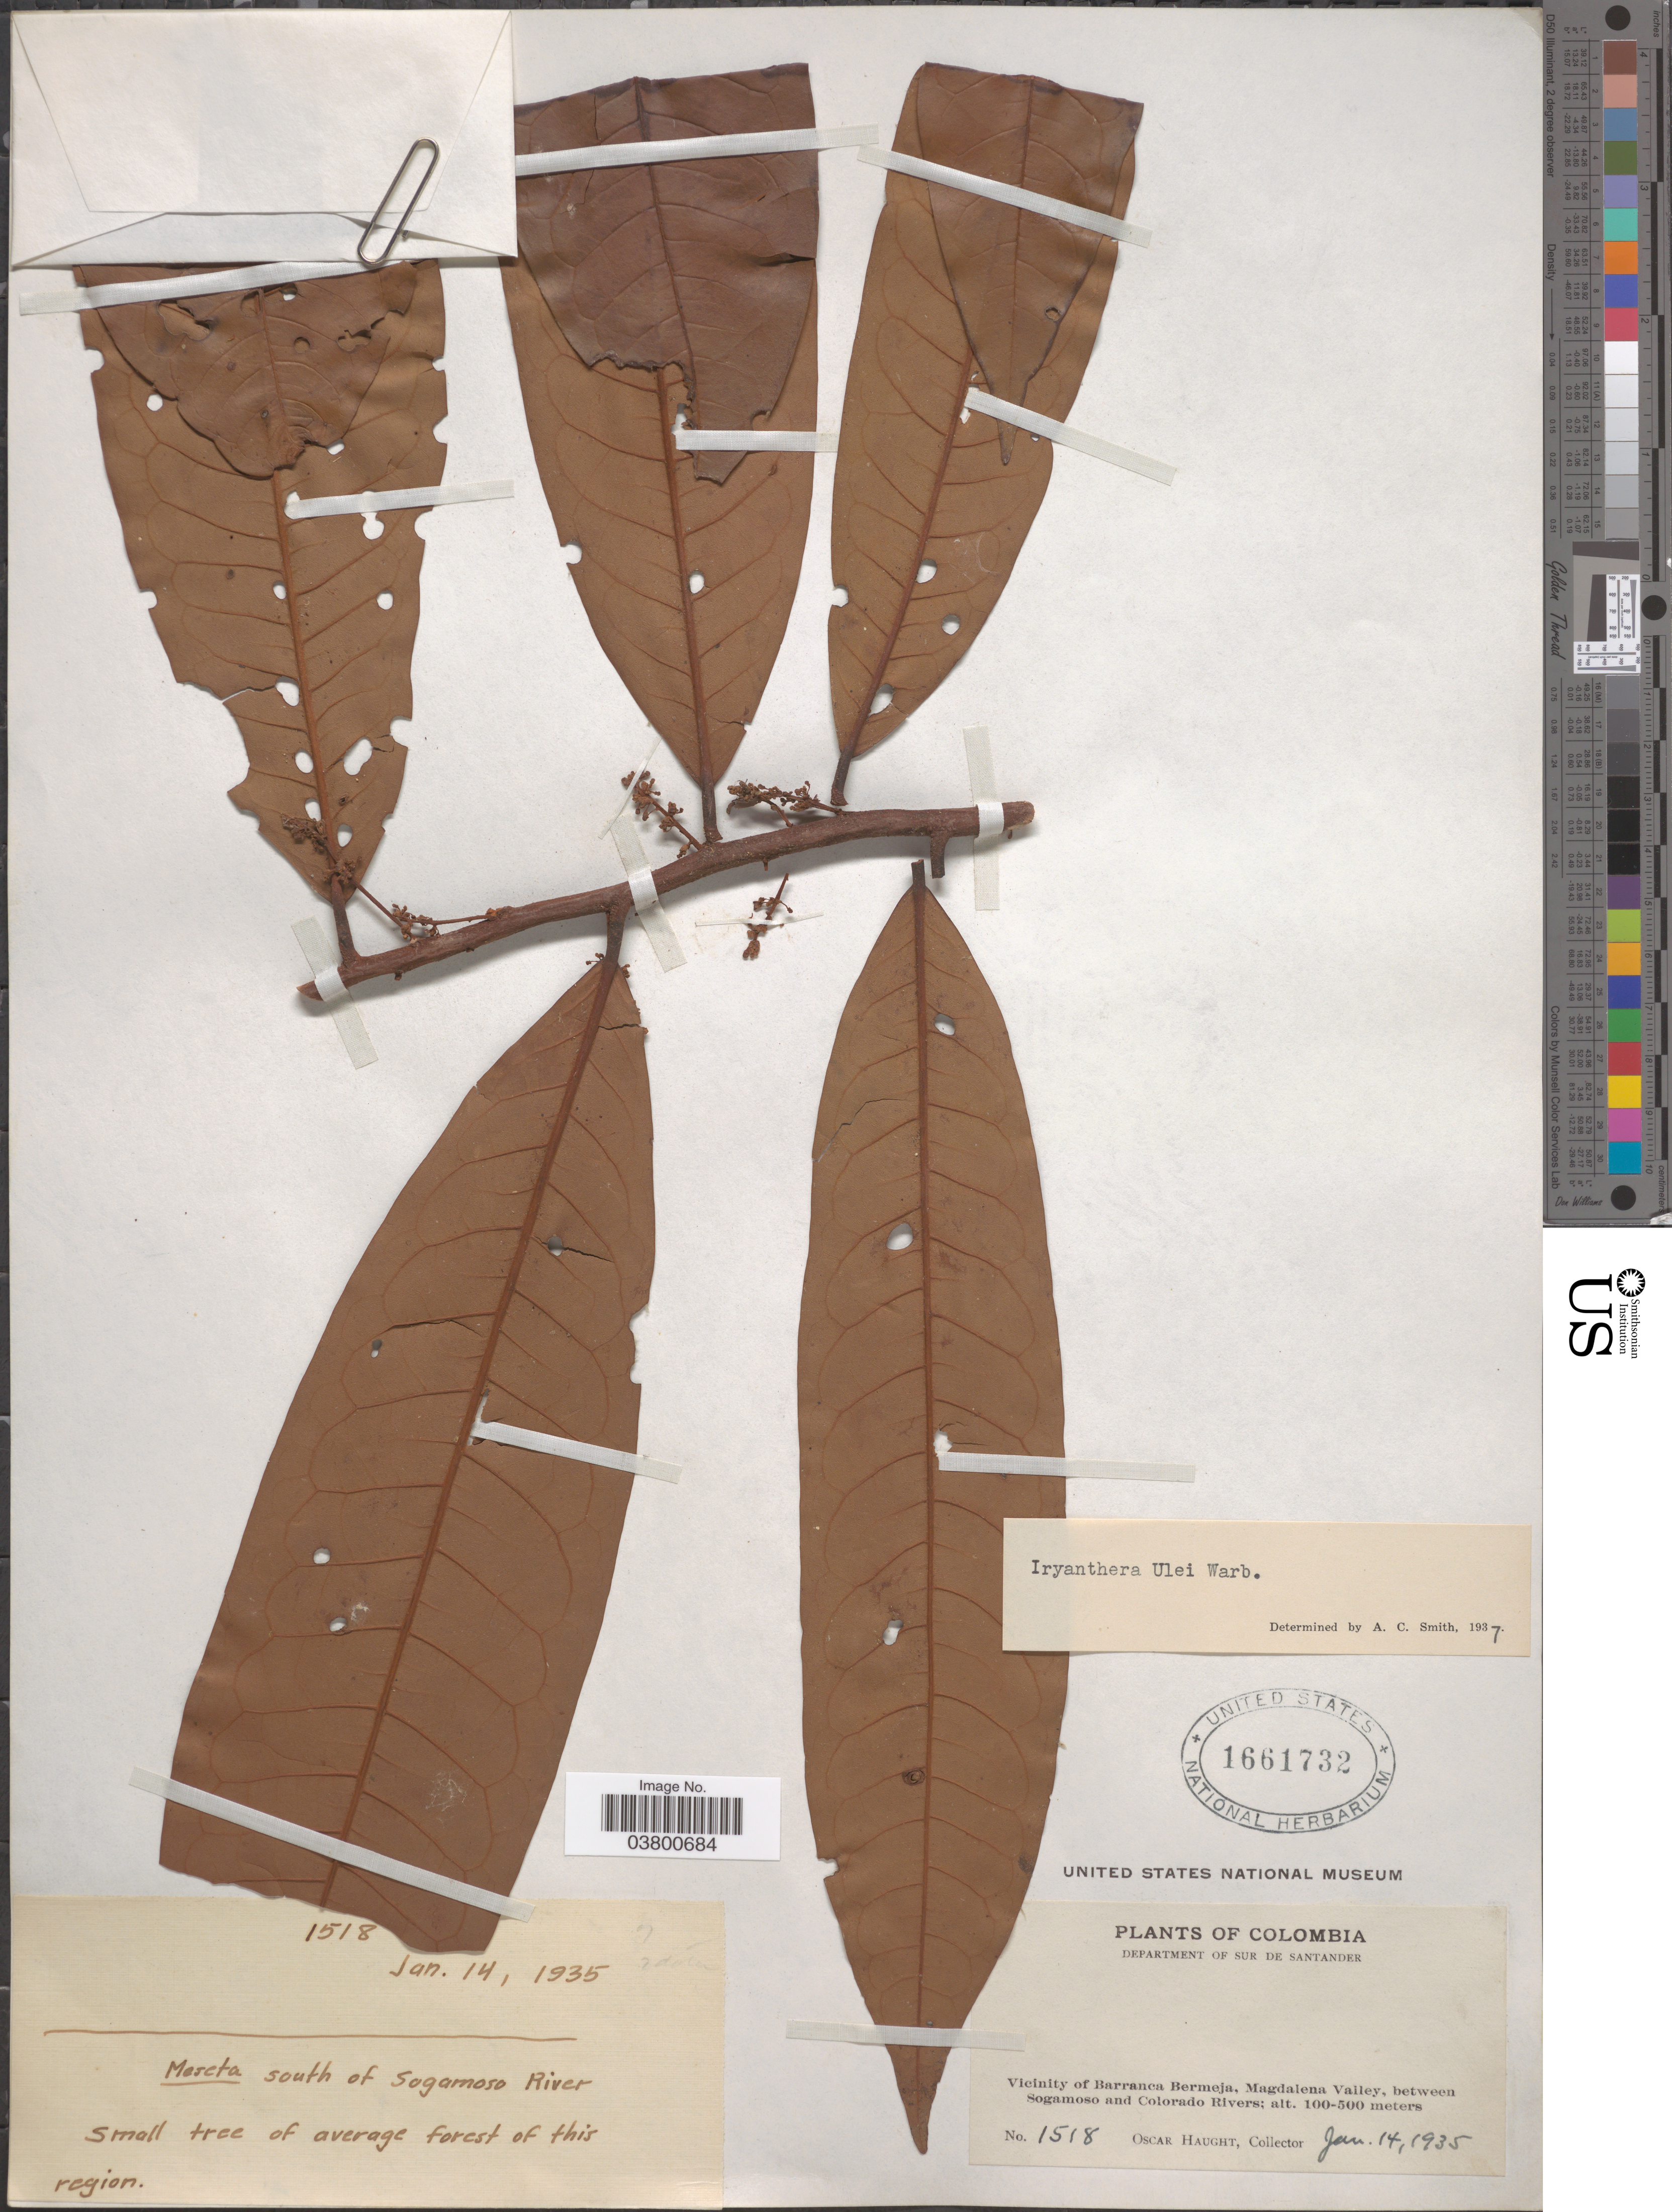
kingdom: Plantae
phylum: Tracheophyta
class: Magnoliopsida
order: Magnoliales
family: Myristicaceae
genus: Iryanthera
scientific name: Iryanthera ulei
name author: Warb.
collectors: O. L. Haught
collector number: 1518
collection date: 1935-01-14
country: Colombia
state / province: Santander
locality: Department of Sur de Santander. Vicinity of Barranca Bermeja, Magdalena Valley, between Sogamoso and Colorado Rivers. South of Sogamoso River.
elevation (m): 100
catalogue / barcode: US 1661732